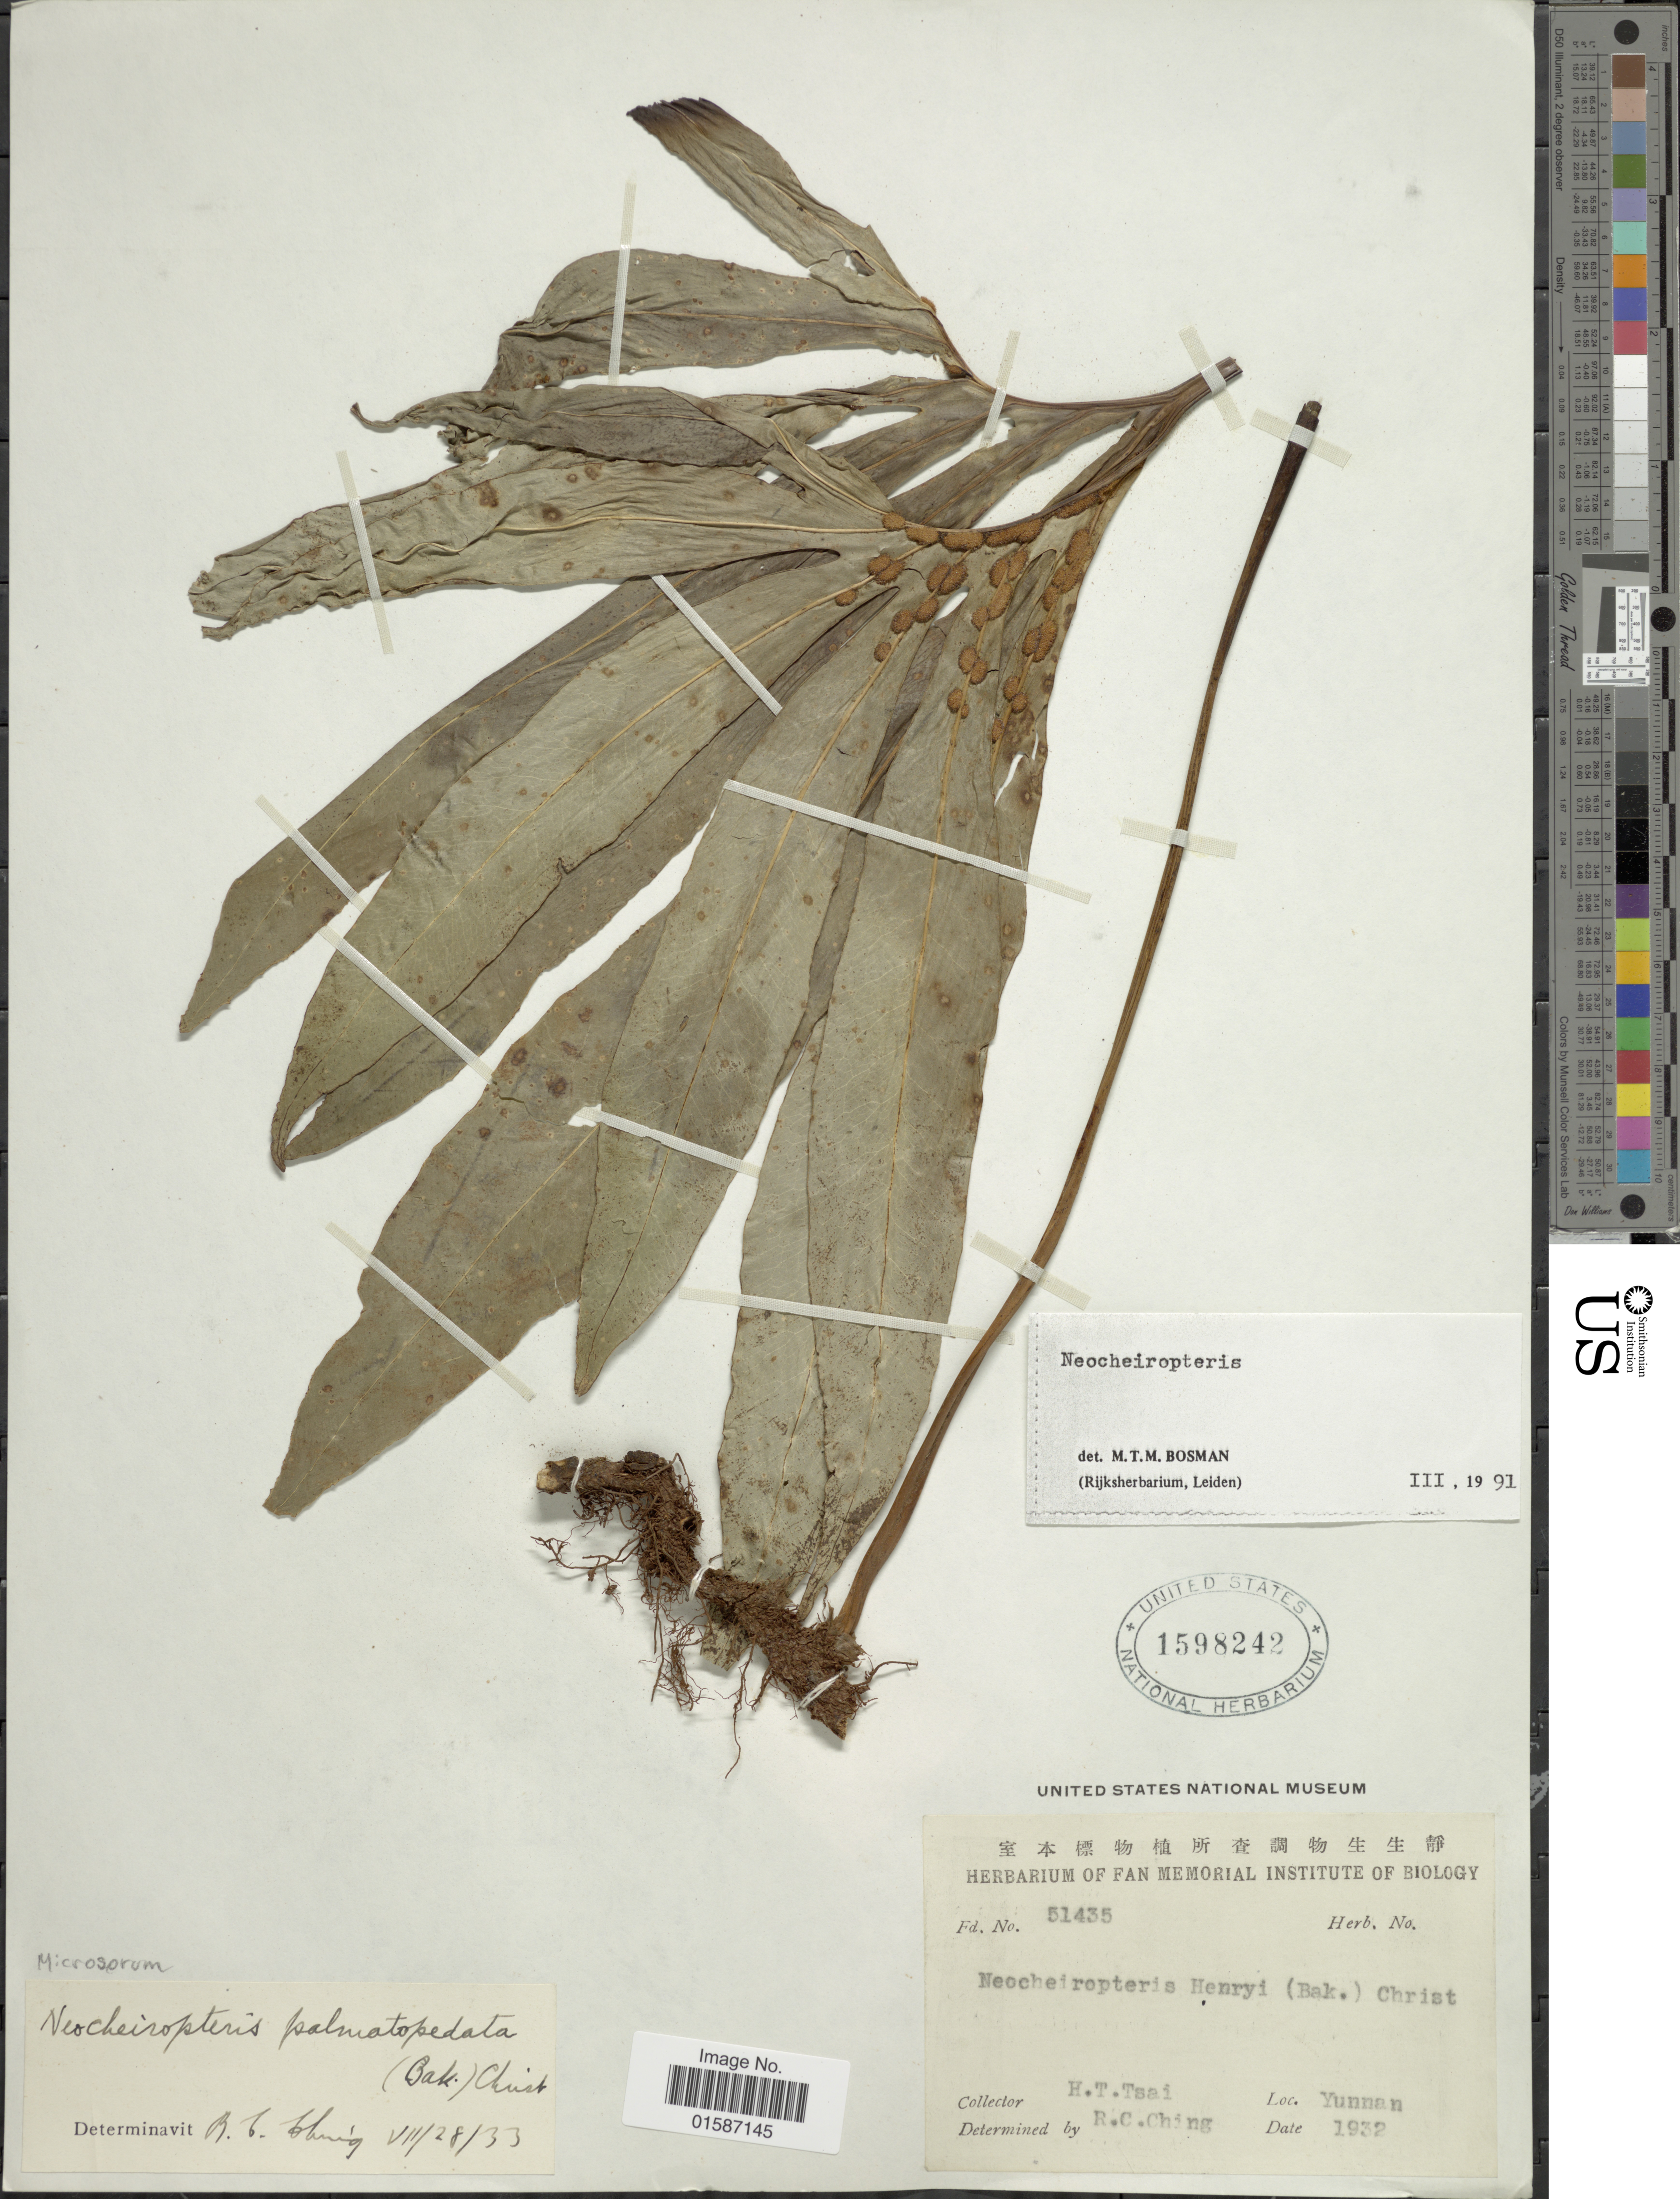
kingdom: Plantae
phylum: Tracheophyta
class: Polypodiopsida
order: Polypodiales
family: Polypodiaceae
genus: Neocheiropteris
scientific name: Neocheiropteris palmatopedata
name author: (Baker) Christ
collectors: H. Tsai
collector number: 51435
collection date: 1932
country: China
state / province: Yunnan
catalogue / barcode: US 1598242